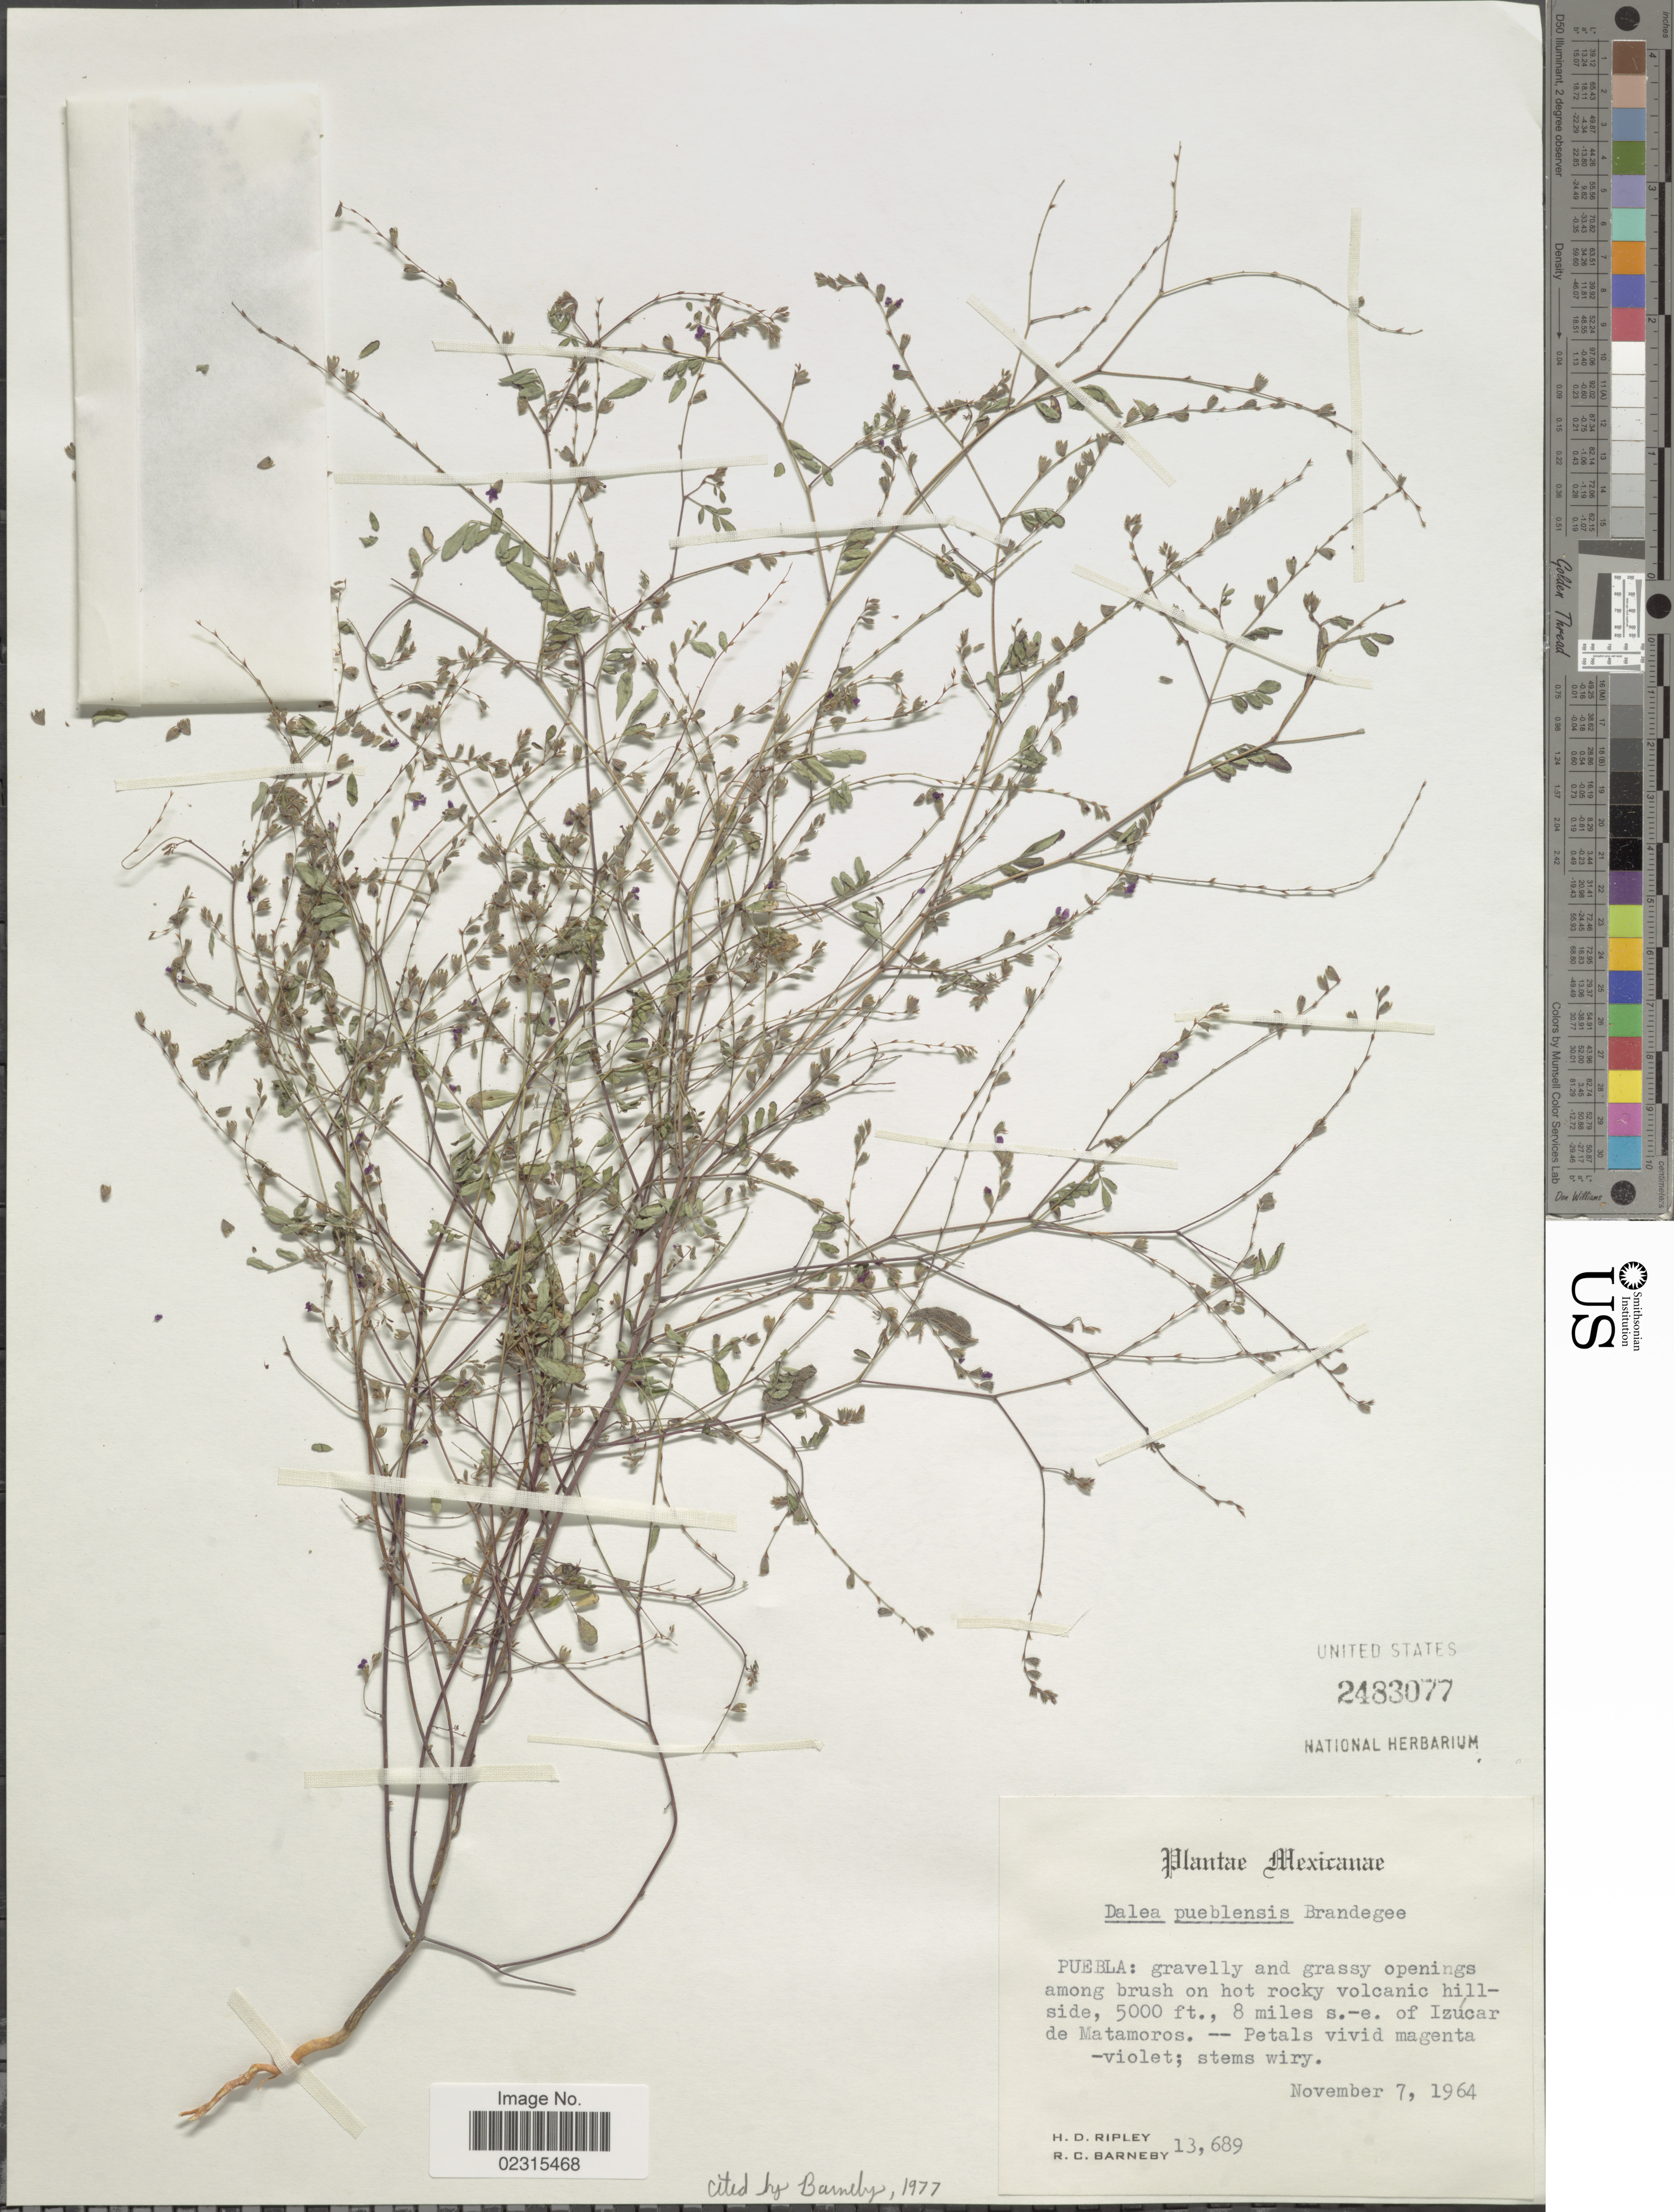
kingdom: Plantae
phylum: Tracheophyta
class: Magnoliopsida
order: Fabales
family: Fabaceae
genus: Marina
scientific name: Marina pueblensis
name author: (Brandegee) Barneby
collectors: H. Ripley & R. C. Barneby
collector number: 13689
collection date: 1964-11-07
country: Mexico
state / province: Puebla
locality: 8 miles s.-e of Izucar de Matamoros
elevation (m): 1524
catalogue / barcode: US 2483077